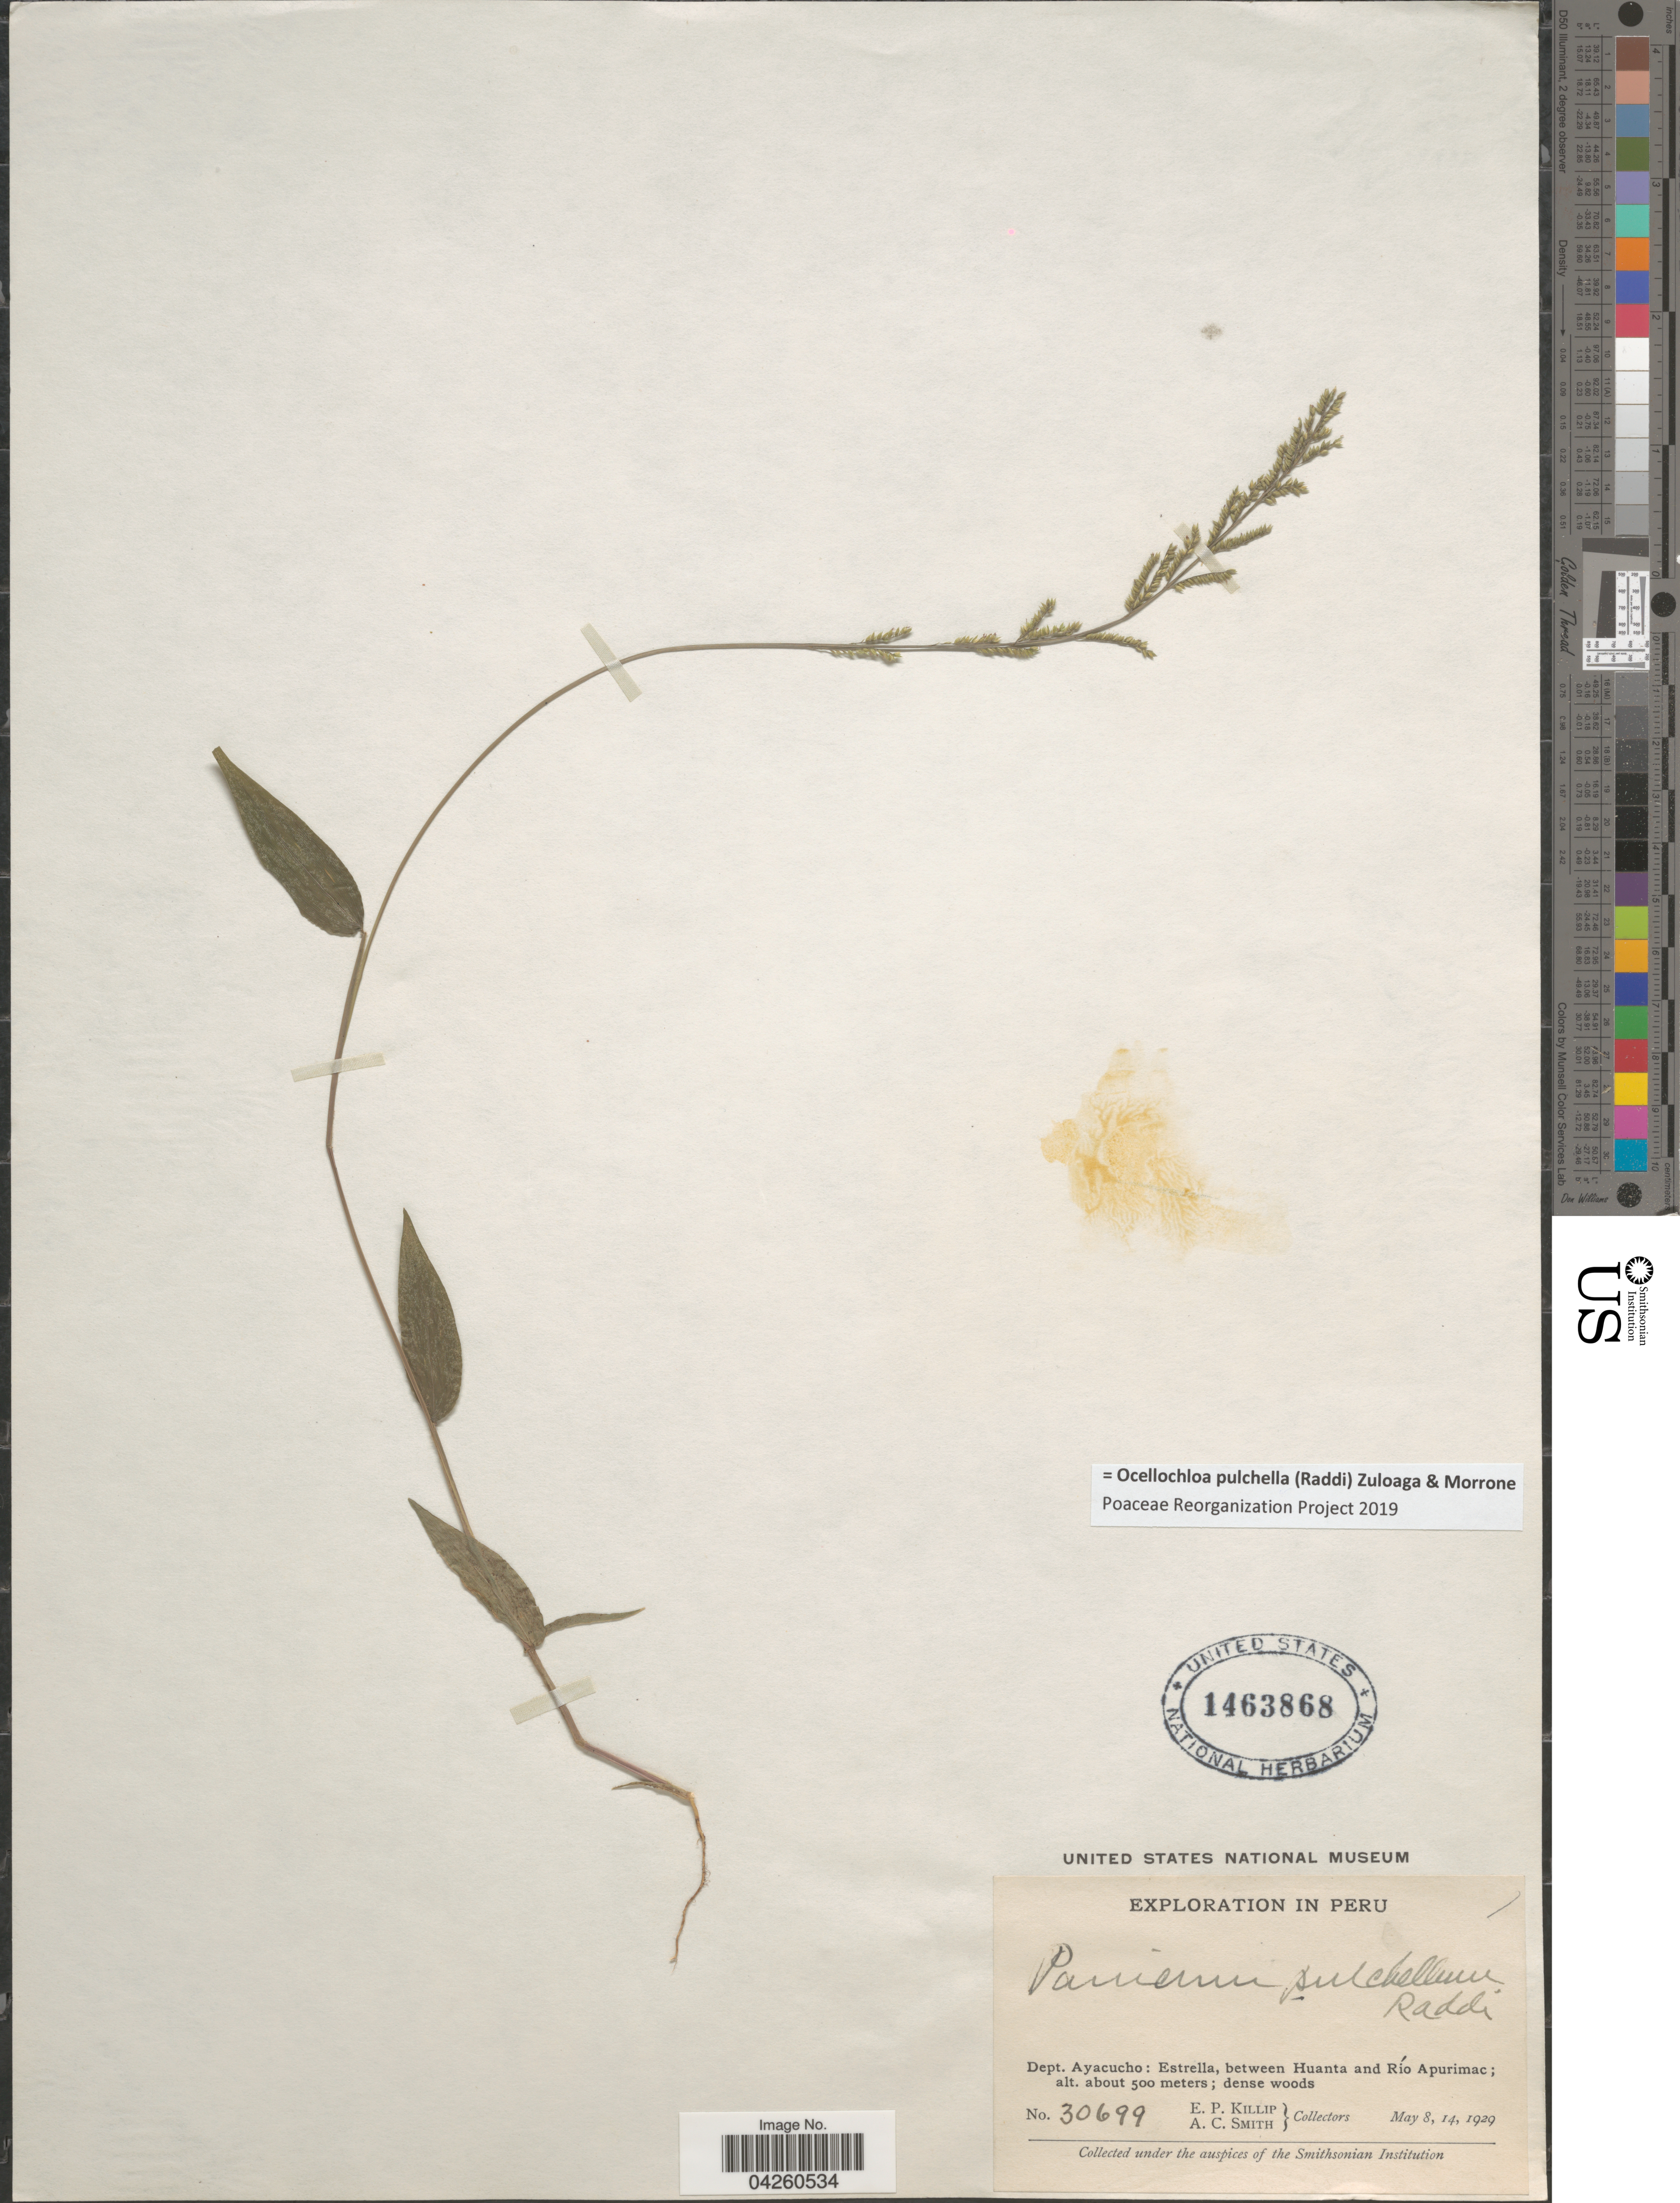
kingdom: Plantae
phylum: Tracheophyta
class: Liliopsida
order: Poales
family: Poaceae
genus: Ocellochloa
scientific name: Ocellochloa pulchella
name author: (Raddi) Zuloaga & Morrone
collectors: E. P. Killip & A. C. Smith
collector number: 30699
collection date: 1929-05-08/1929-05-14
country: Peru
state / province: Ayacucho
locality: Exploration in Peru. Dept. Ayacuch: Estrella, between Huanta and Río Apurimac.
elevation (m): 500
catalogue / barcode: US 1463868